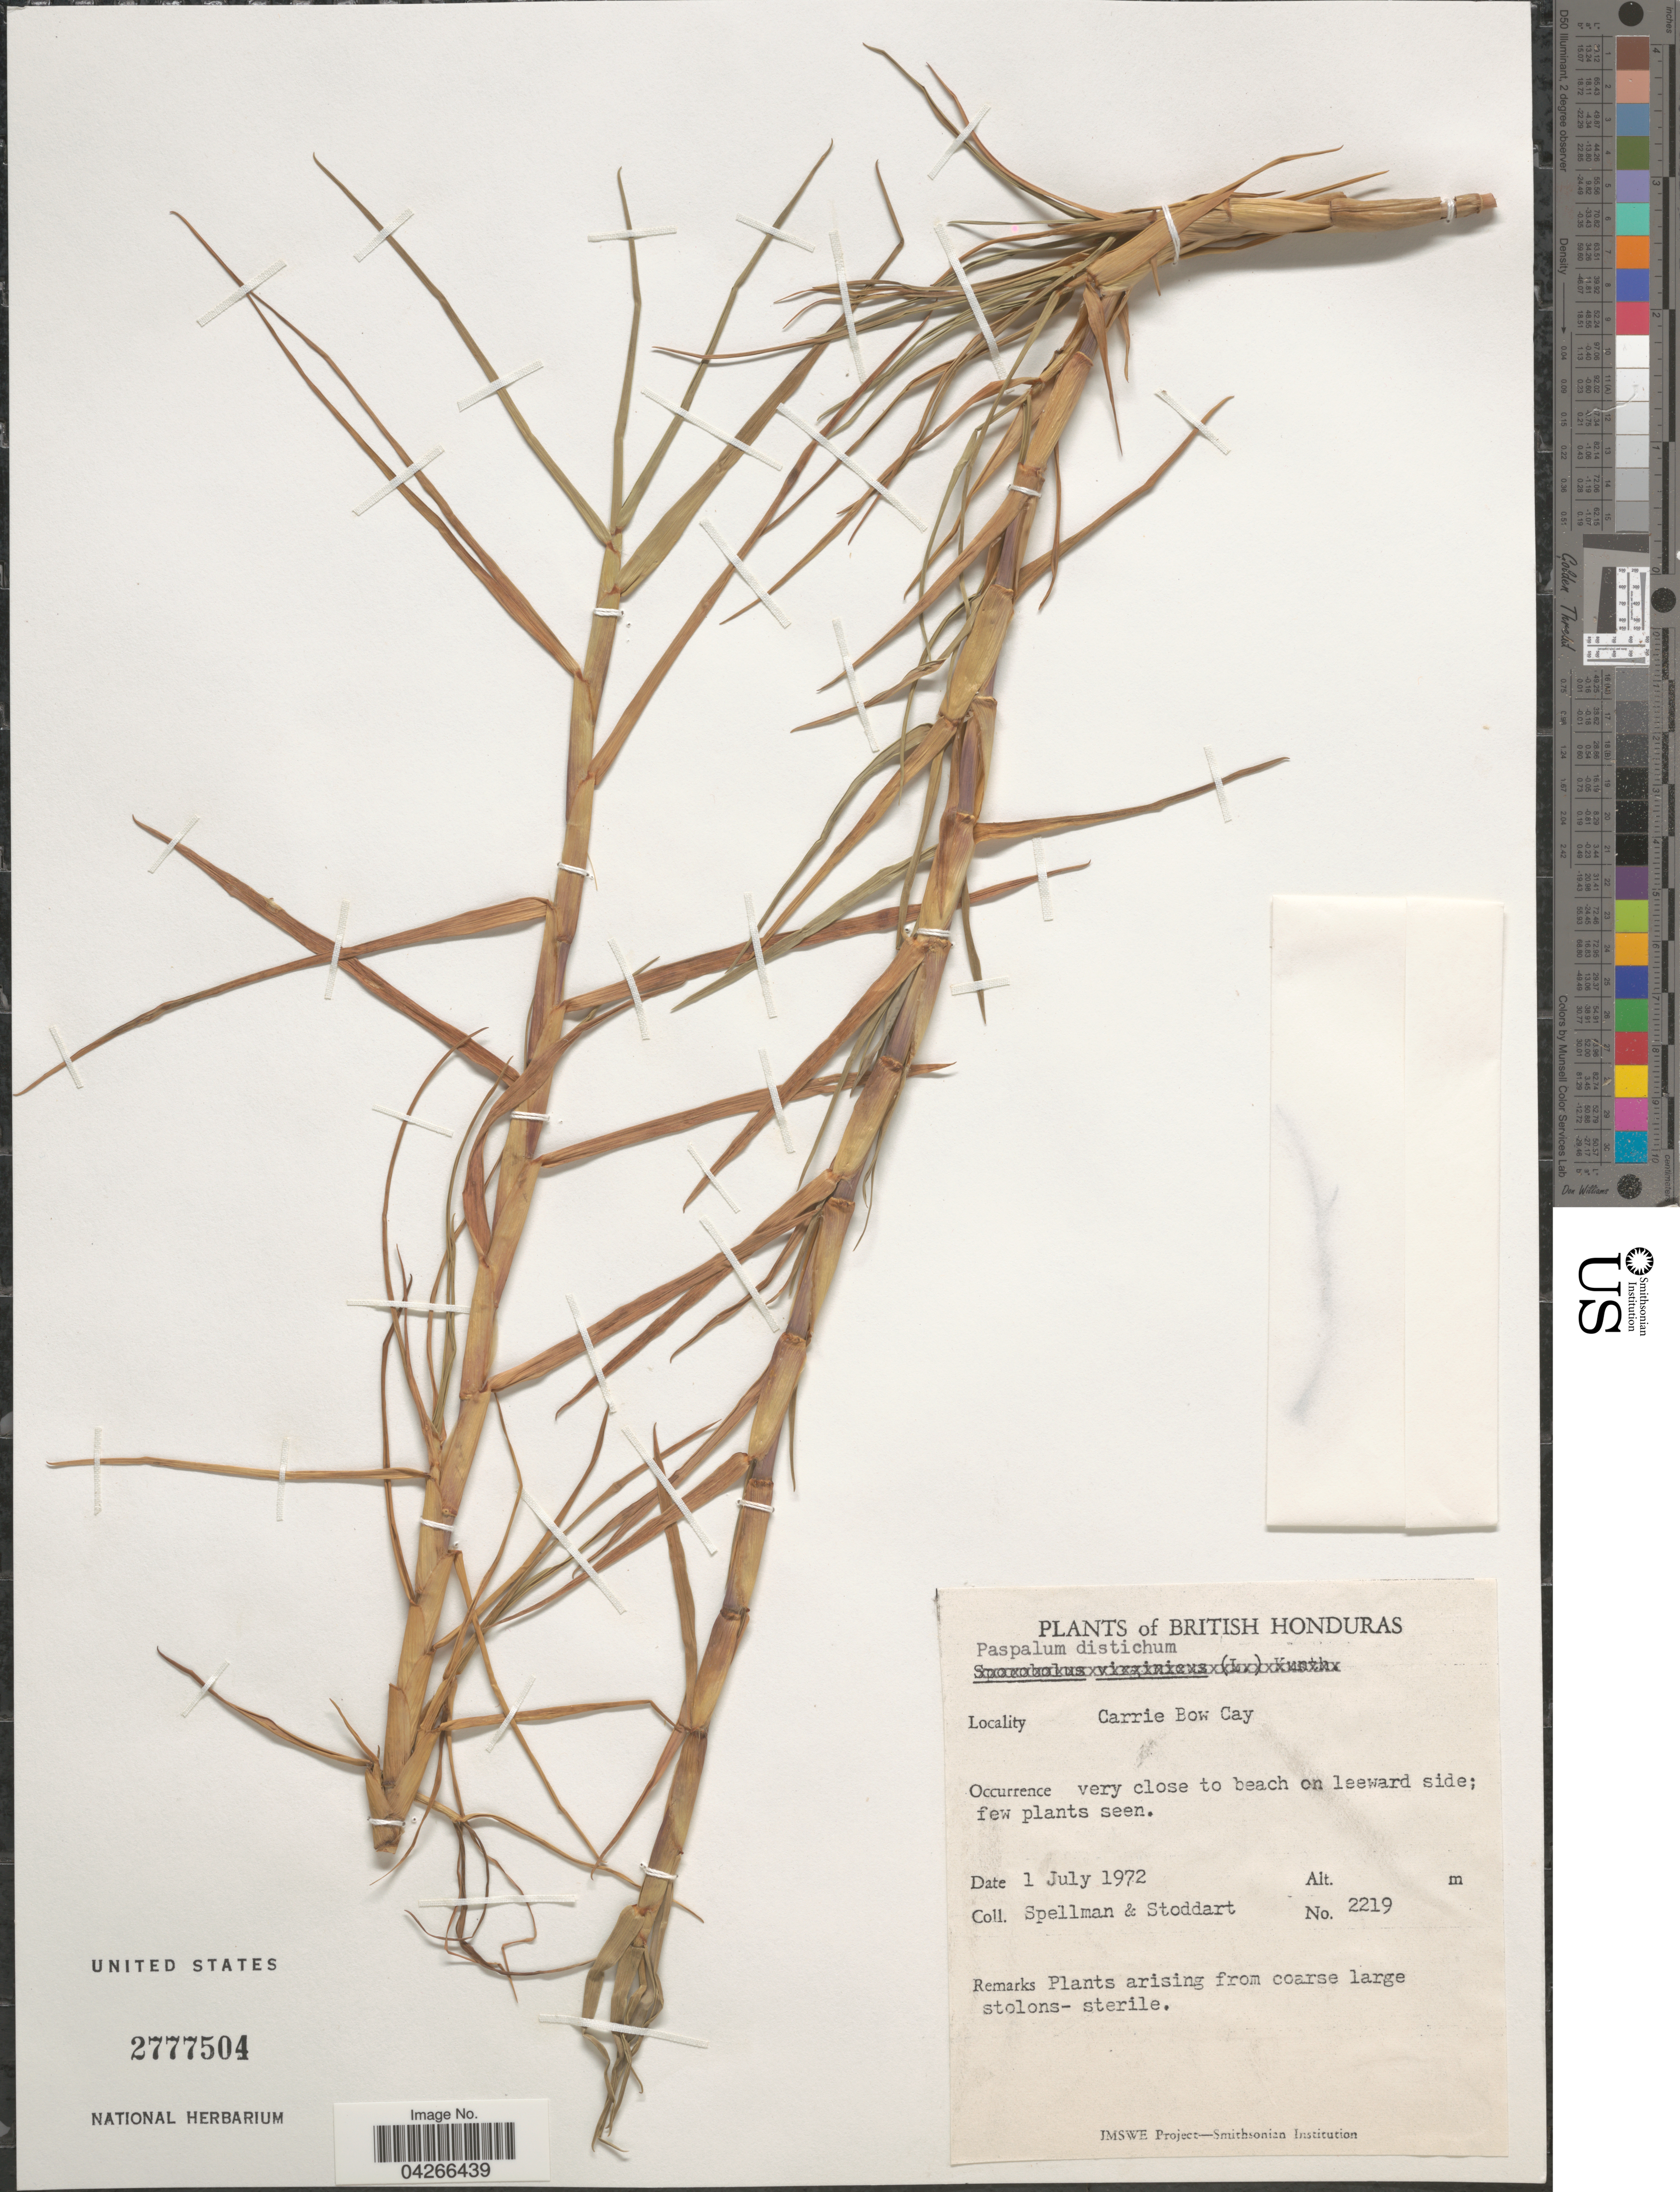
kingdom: Plantae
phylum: Tracheophyta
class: Liliopsida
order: Poales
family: Poaceae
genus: Paspalum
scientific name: Paspalum distichum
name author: L.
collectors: Spellman, -- & -. Stoddart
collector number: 2219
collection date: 1972-07-01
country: Belize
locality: British Honduras. Carrie Bow Cay. Very close to beach on leeward side.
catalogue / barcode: US 2777504